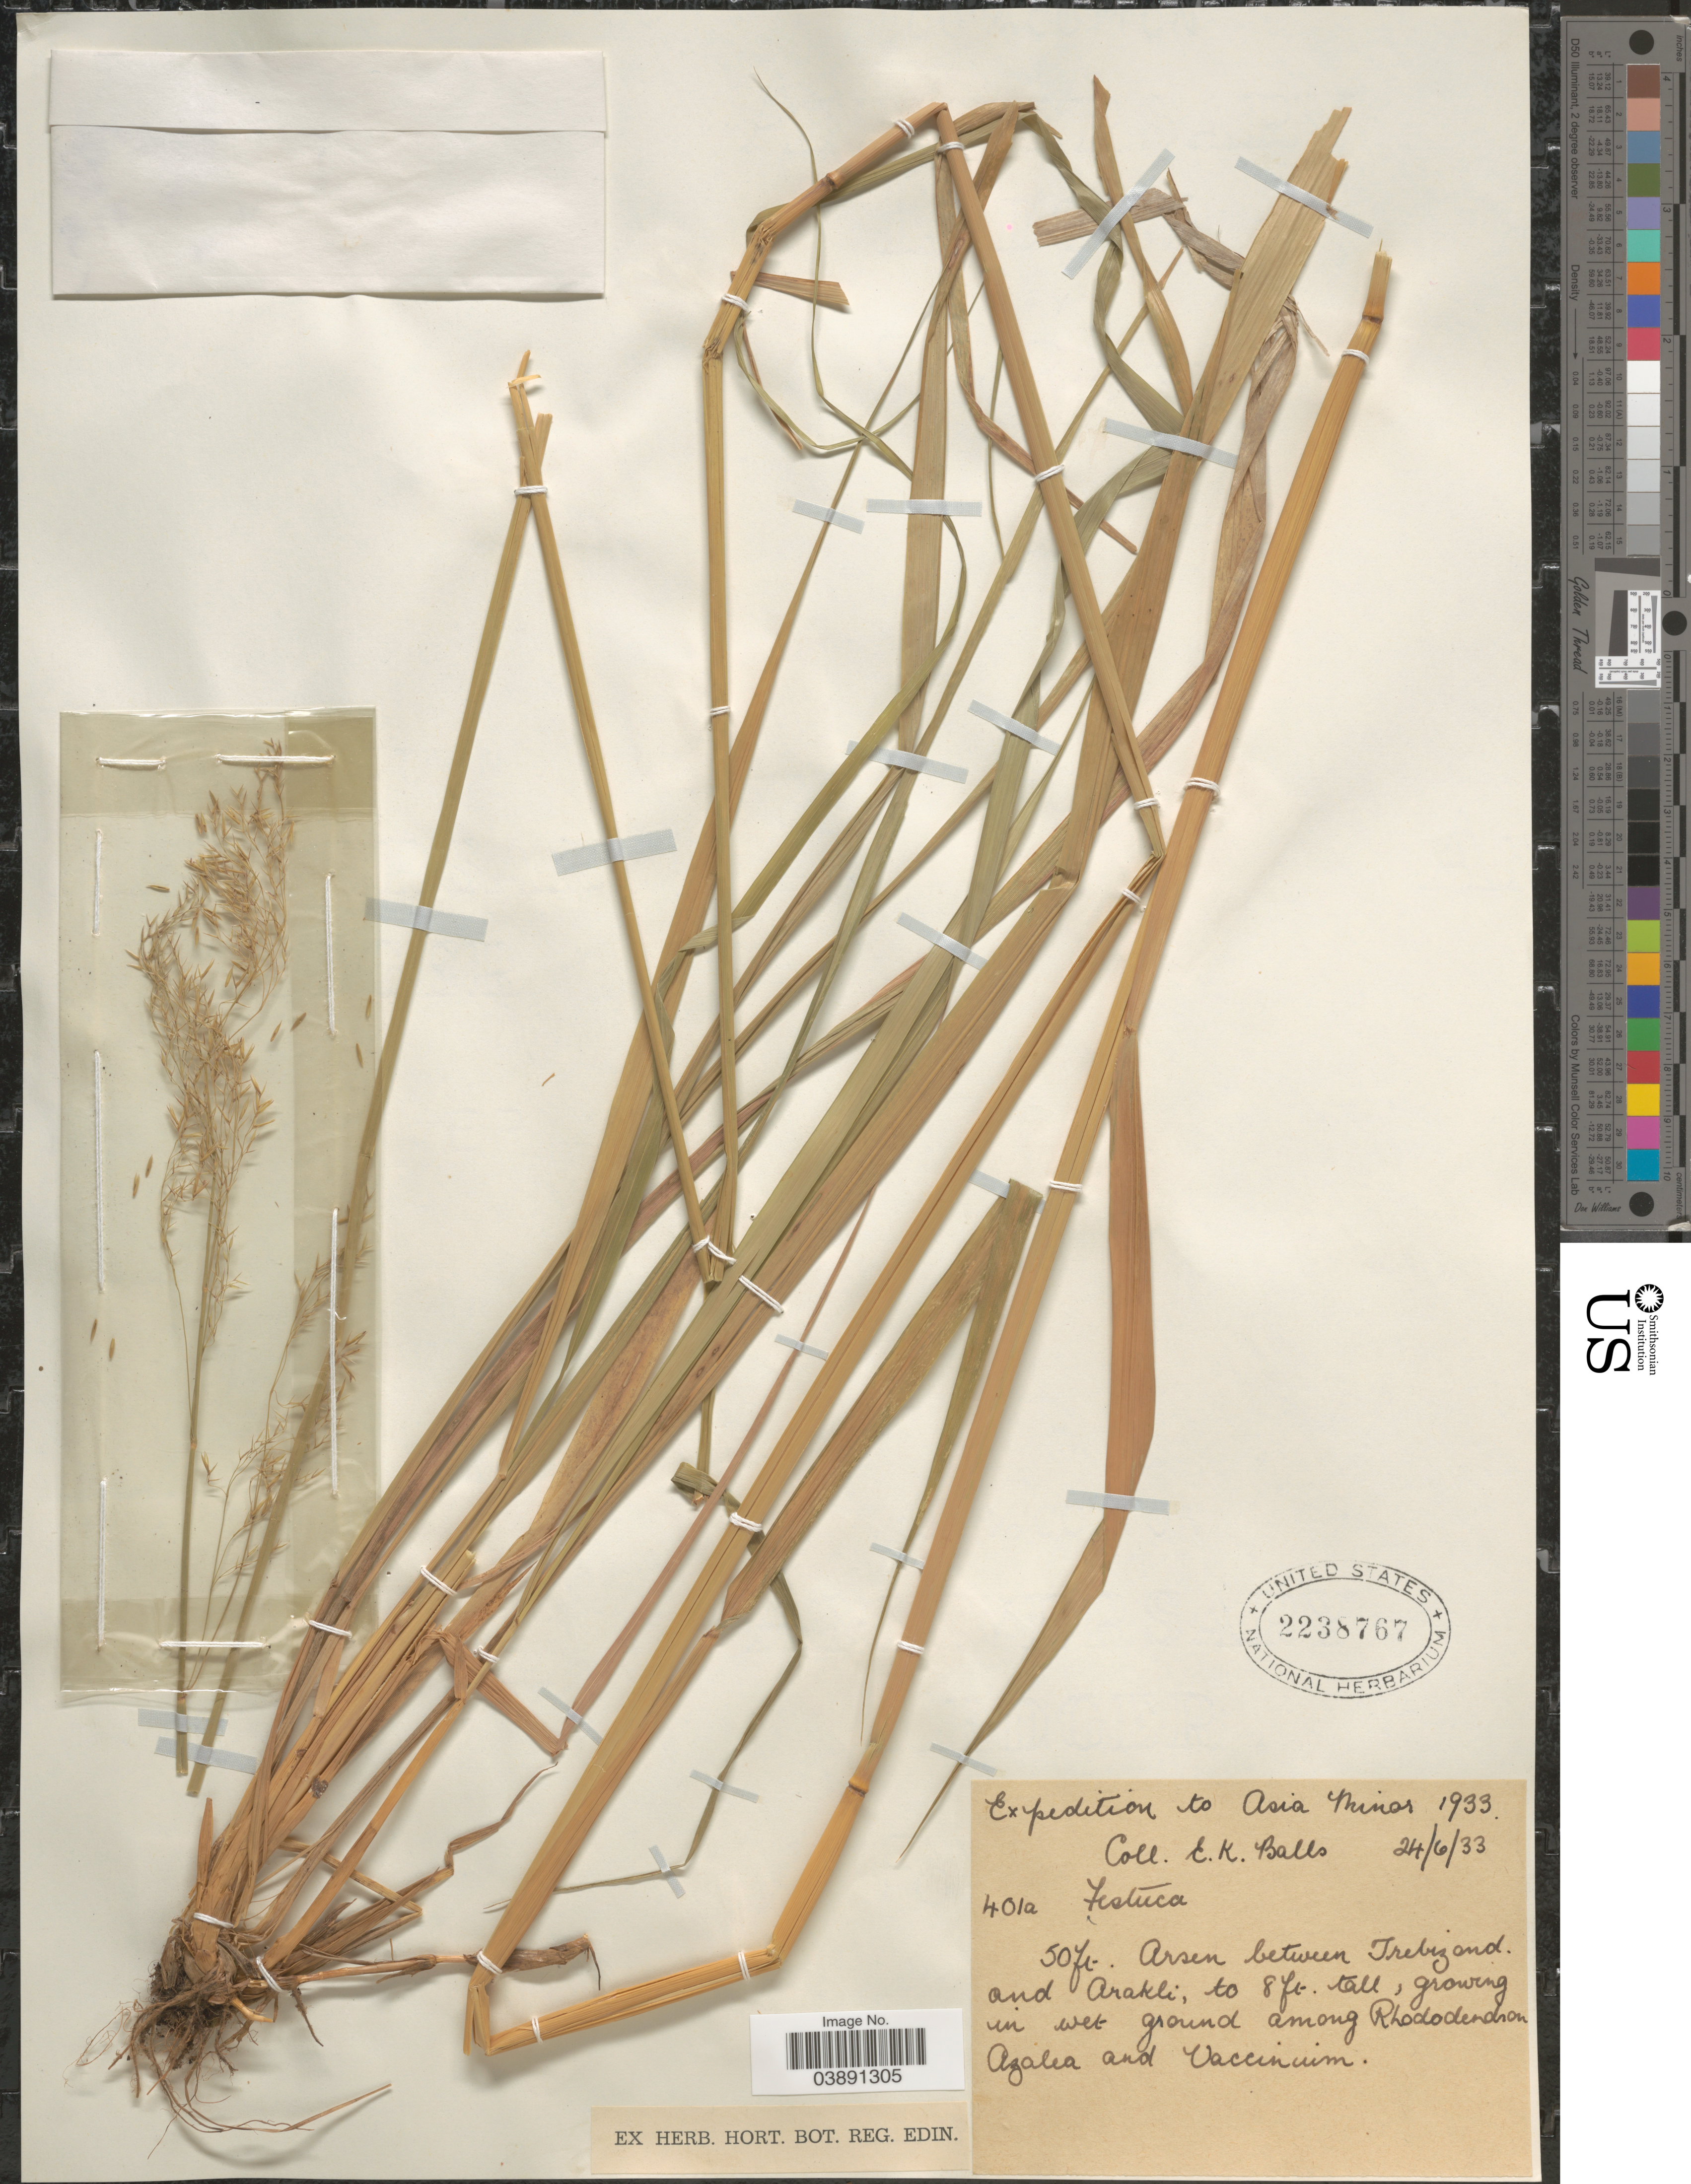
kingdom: Plantae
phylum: Tracheophyta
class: Liliopsida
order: Poales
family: Poaceae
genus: Festuca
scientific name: Festuca sp.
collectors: E. K. Balls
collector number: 401a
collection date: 1933-06-24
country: Turkey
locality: Asia Minor. Arsen between Trebizond and Arakli.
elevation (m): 15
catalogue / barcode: US 2238767